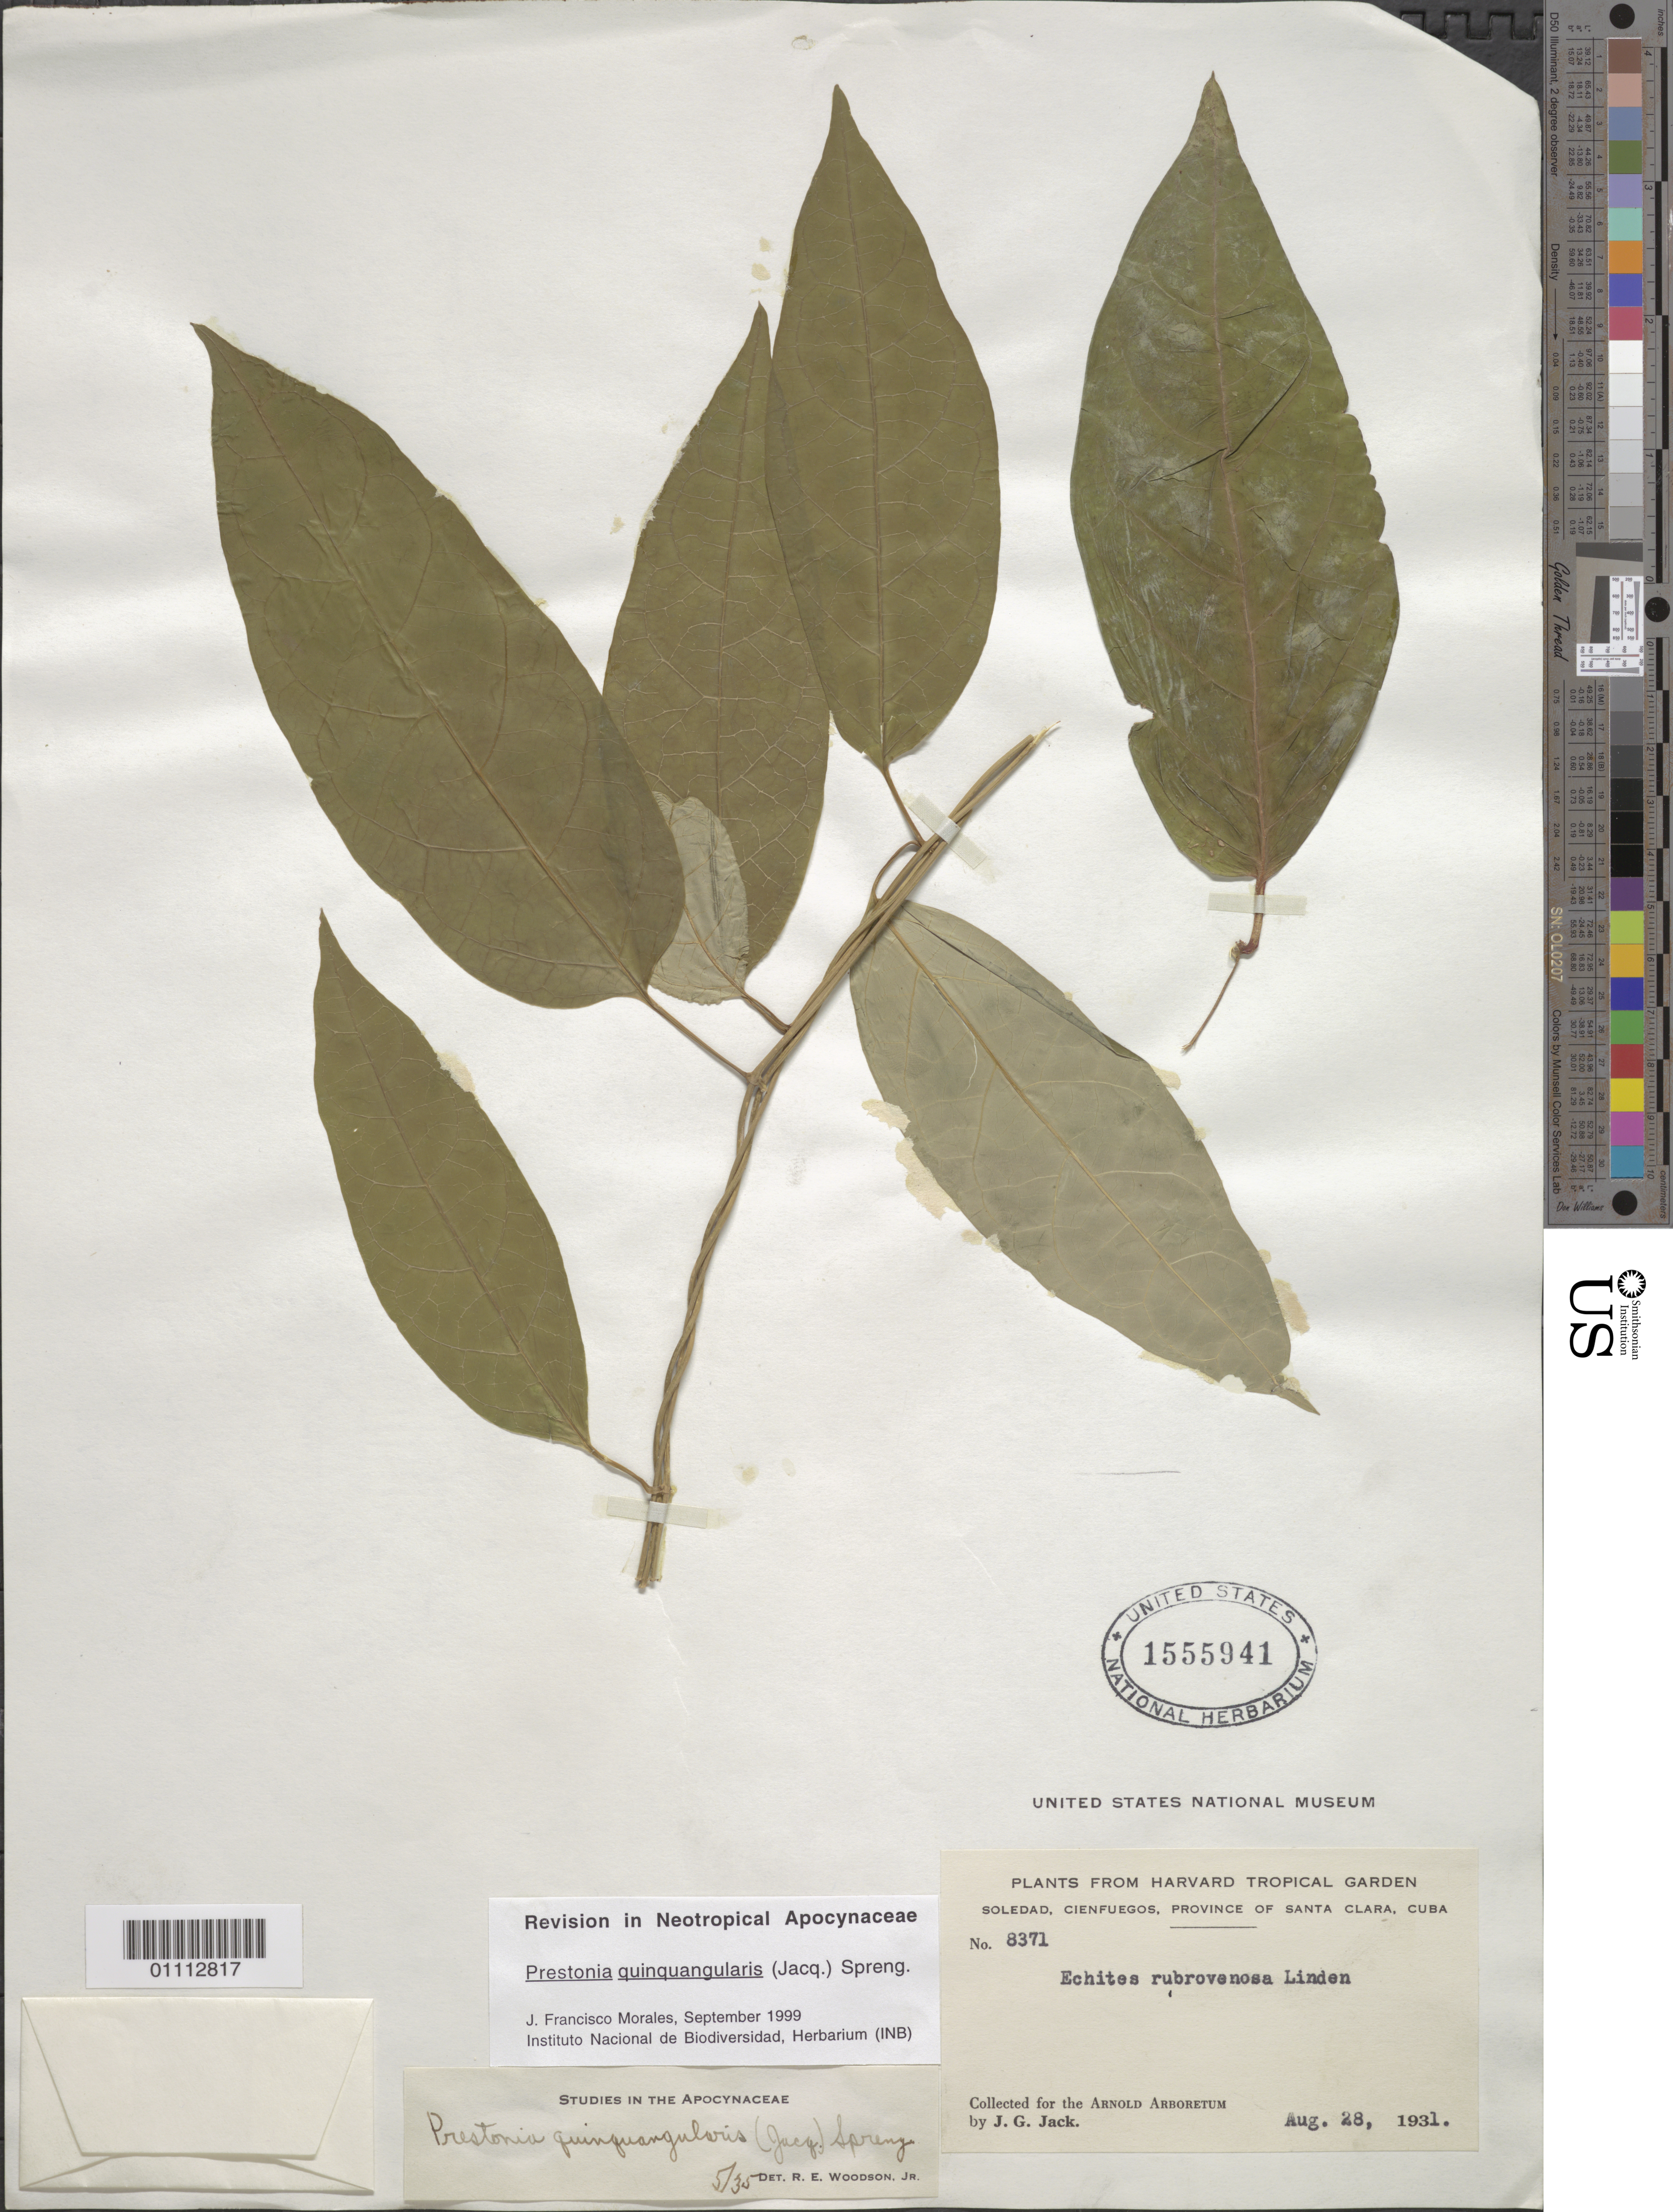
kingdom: Plantae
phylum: Tracheophyta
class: Magnoliopsida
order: Gentianales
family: Apocynaceae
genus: Prestonia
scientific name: Prestonia quinquangularis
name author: (Jacq.) Spreng.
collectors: J. G. Jack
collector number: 8371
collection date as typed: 28 Aug 1931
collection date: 1931-08-28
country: Cuba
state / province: Cienfuegos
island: Cuba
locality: Soledad, Cienfuegos, Province of Santa Clara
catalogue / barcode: US 1555941